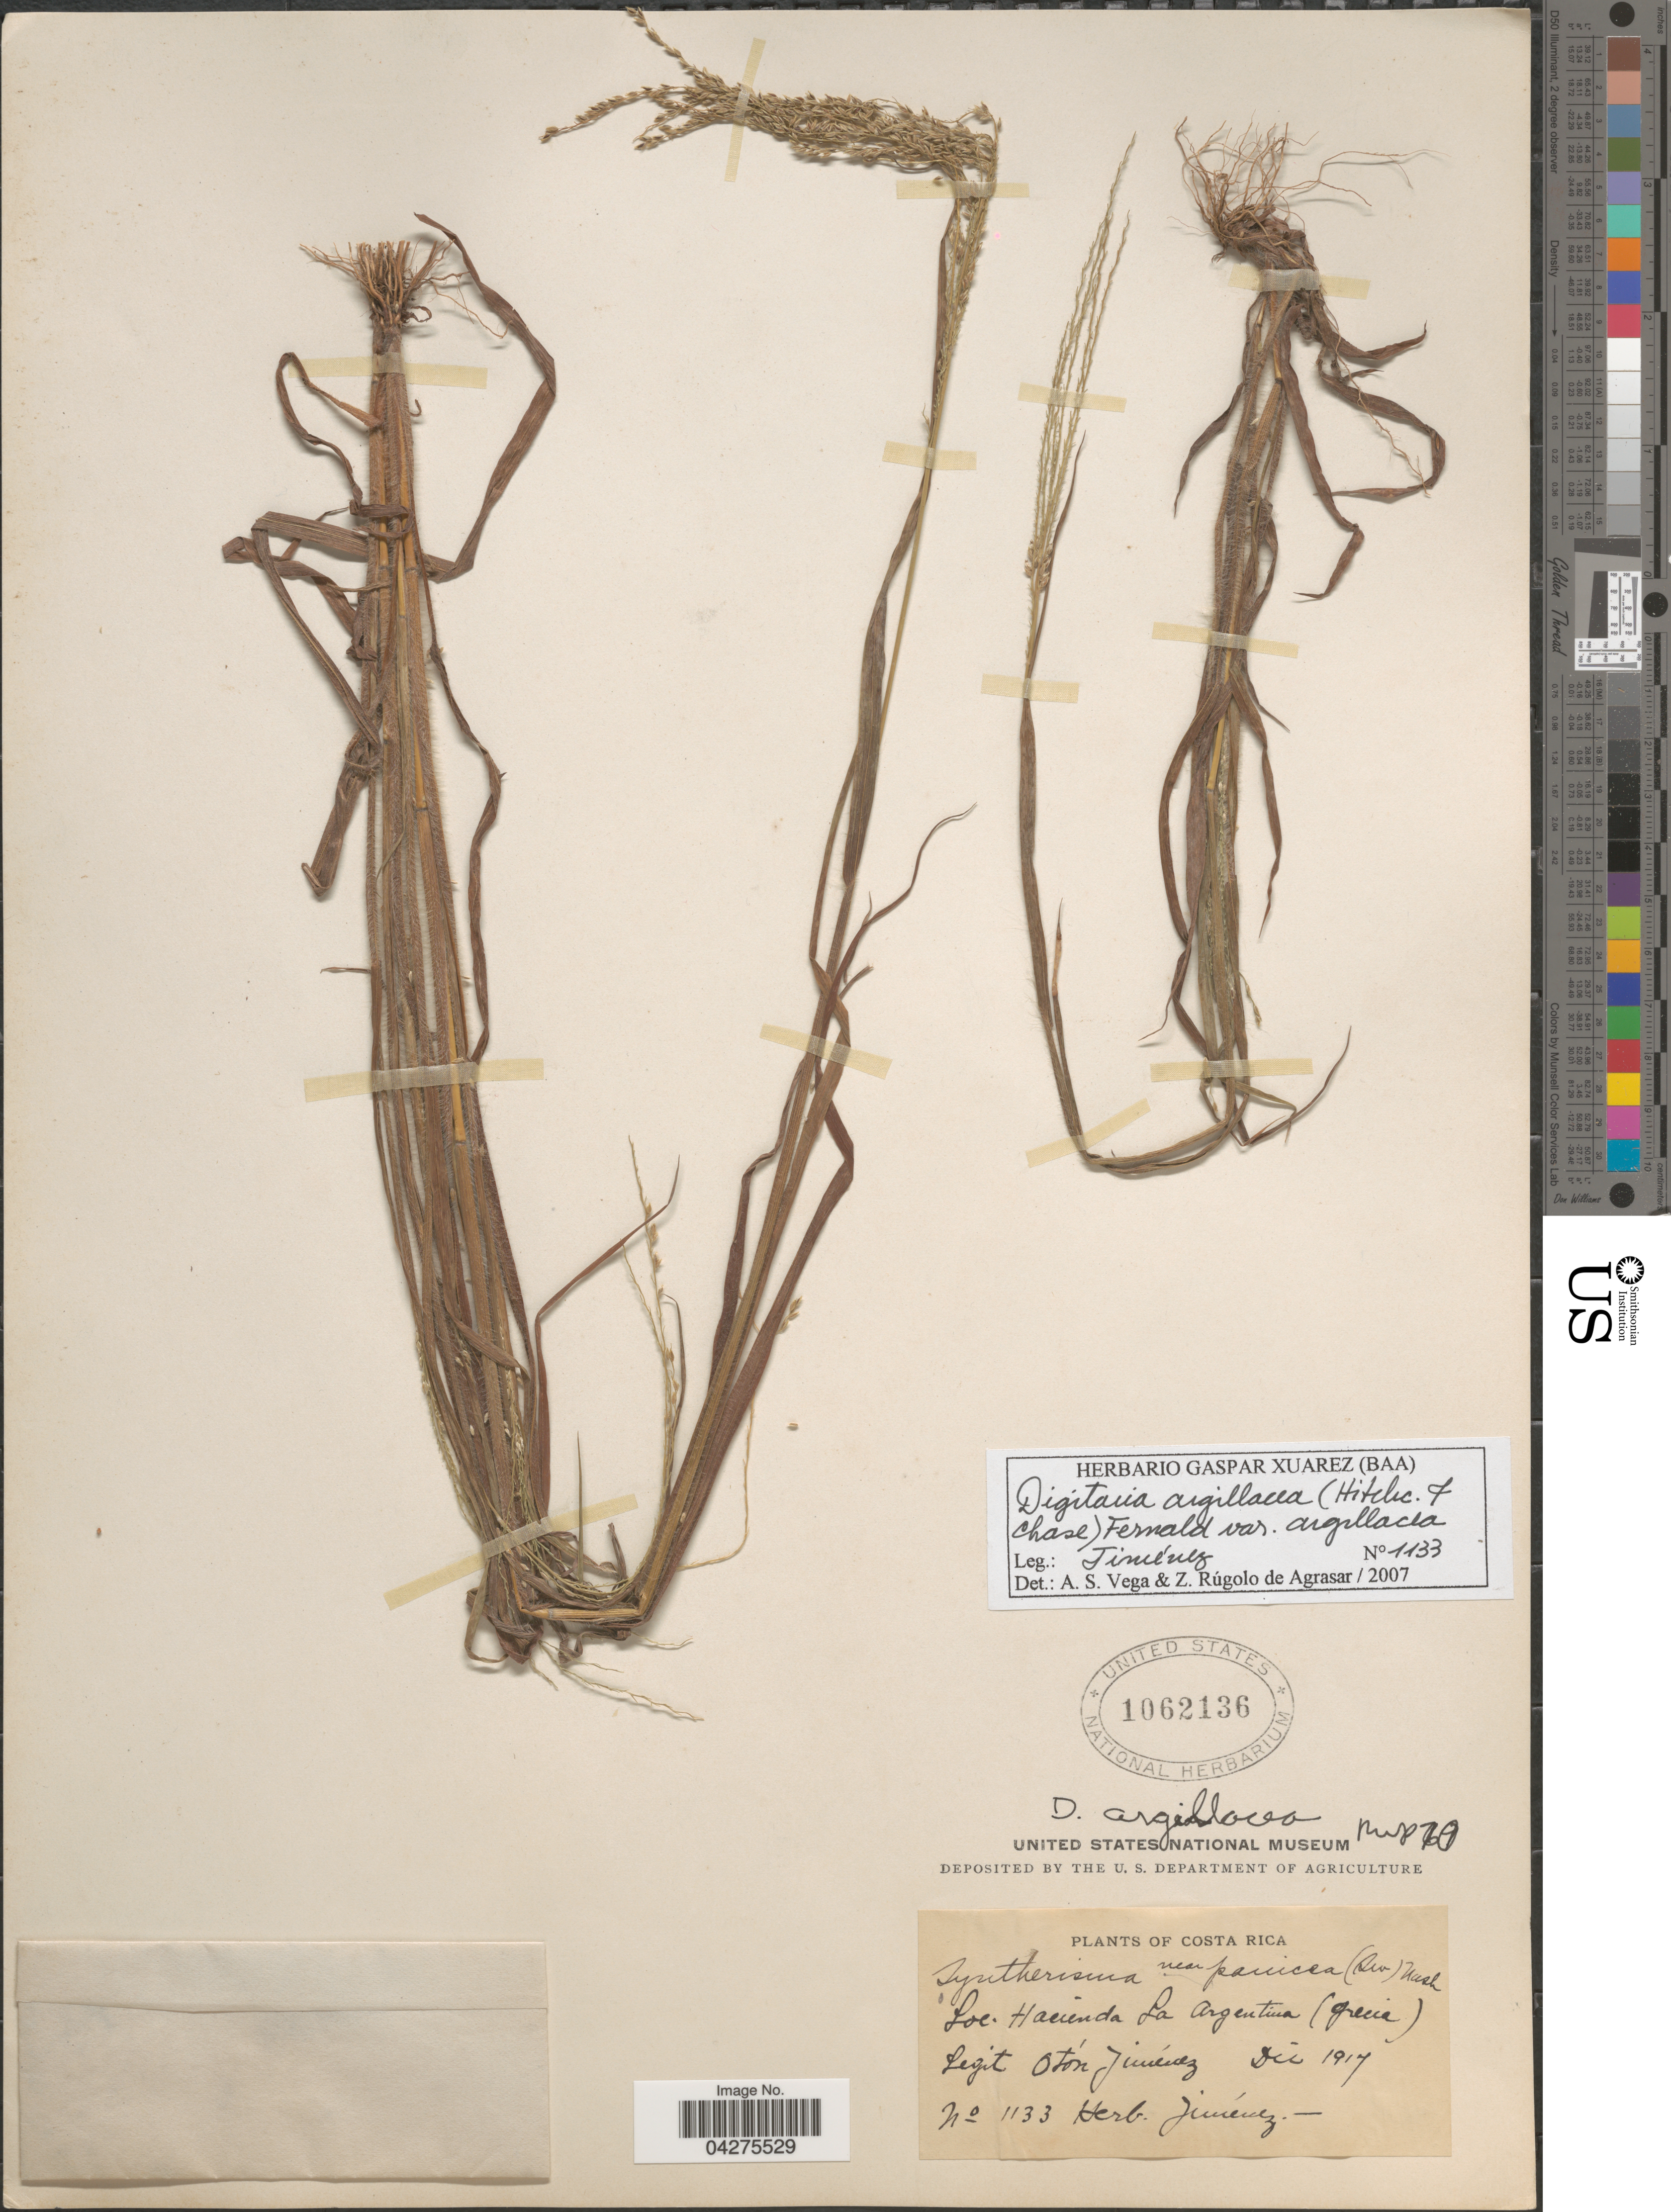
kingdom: Plantae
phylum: Tracheophyta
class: Liliopsida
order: Poales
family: Poaceae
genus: Digitaria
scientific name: Digitaria argillacea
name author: (Hitchc. & Chase) Fernald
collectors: O. Jimenez L.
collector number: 1133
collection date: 1917-12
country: Costa Rica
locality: Hacienda La Argentina (Grecia).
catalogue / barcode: US 1062136